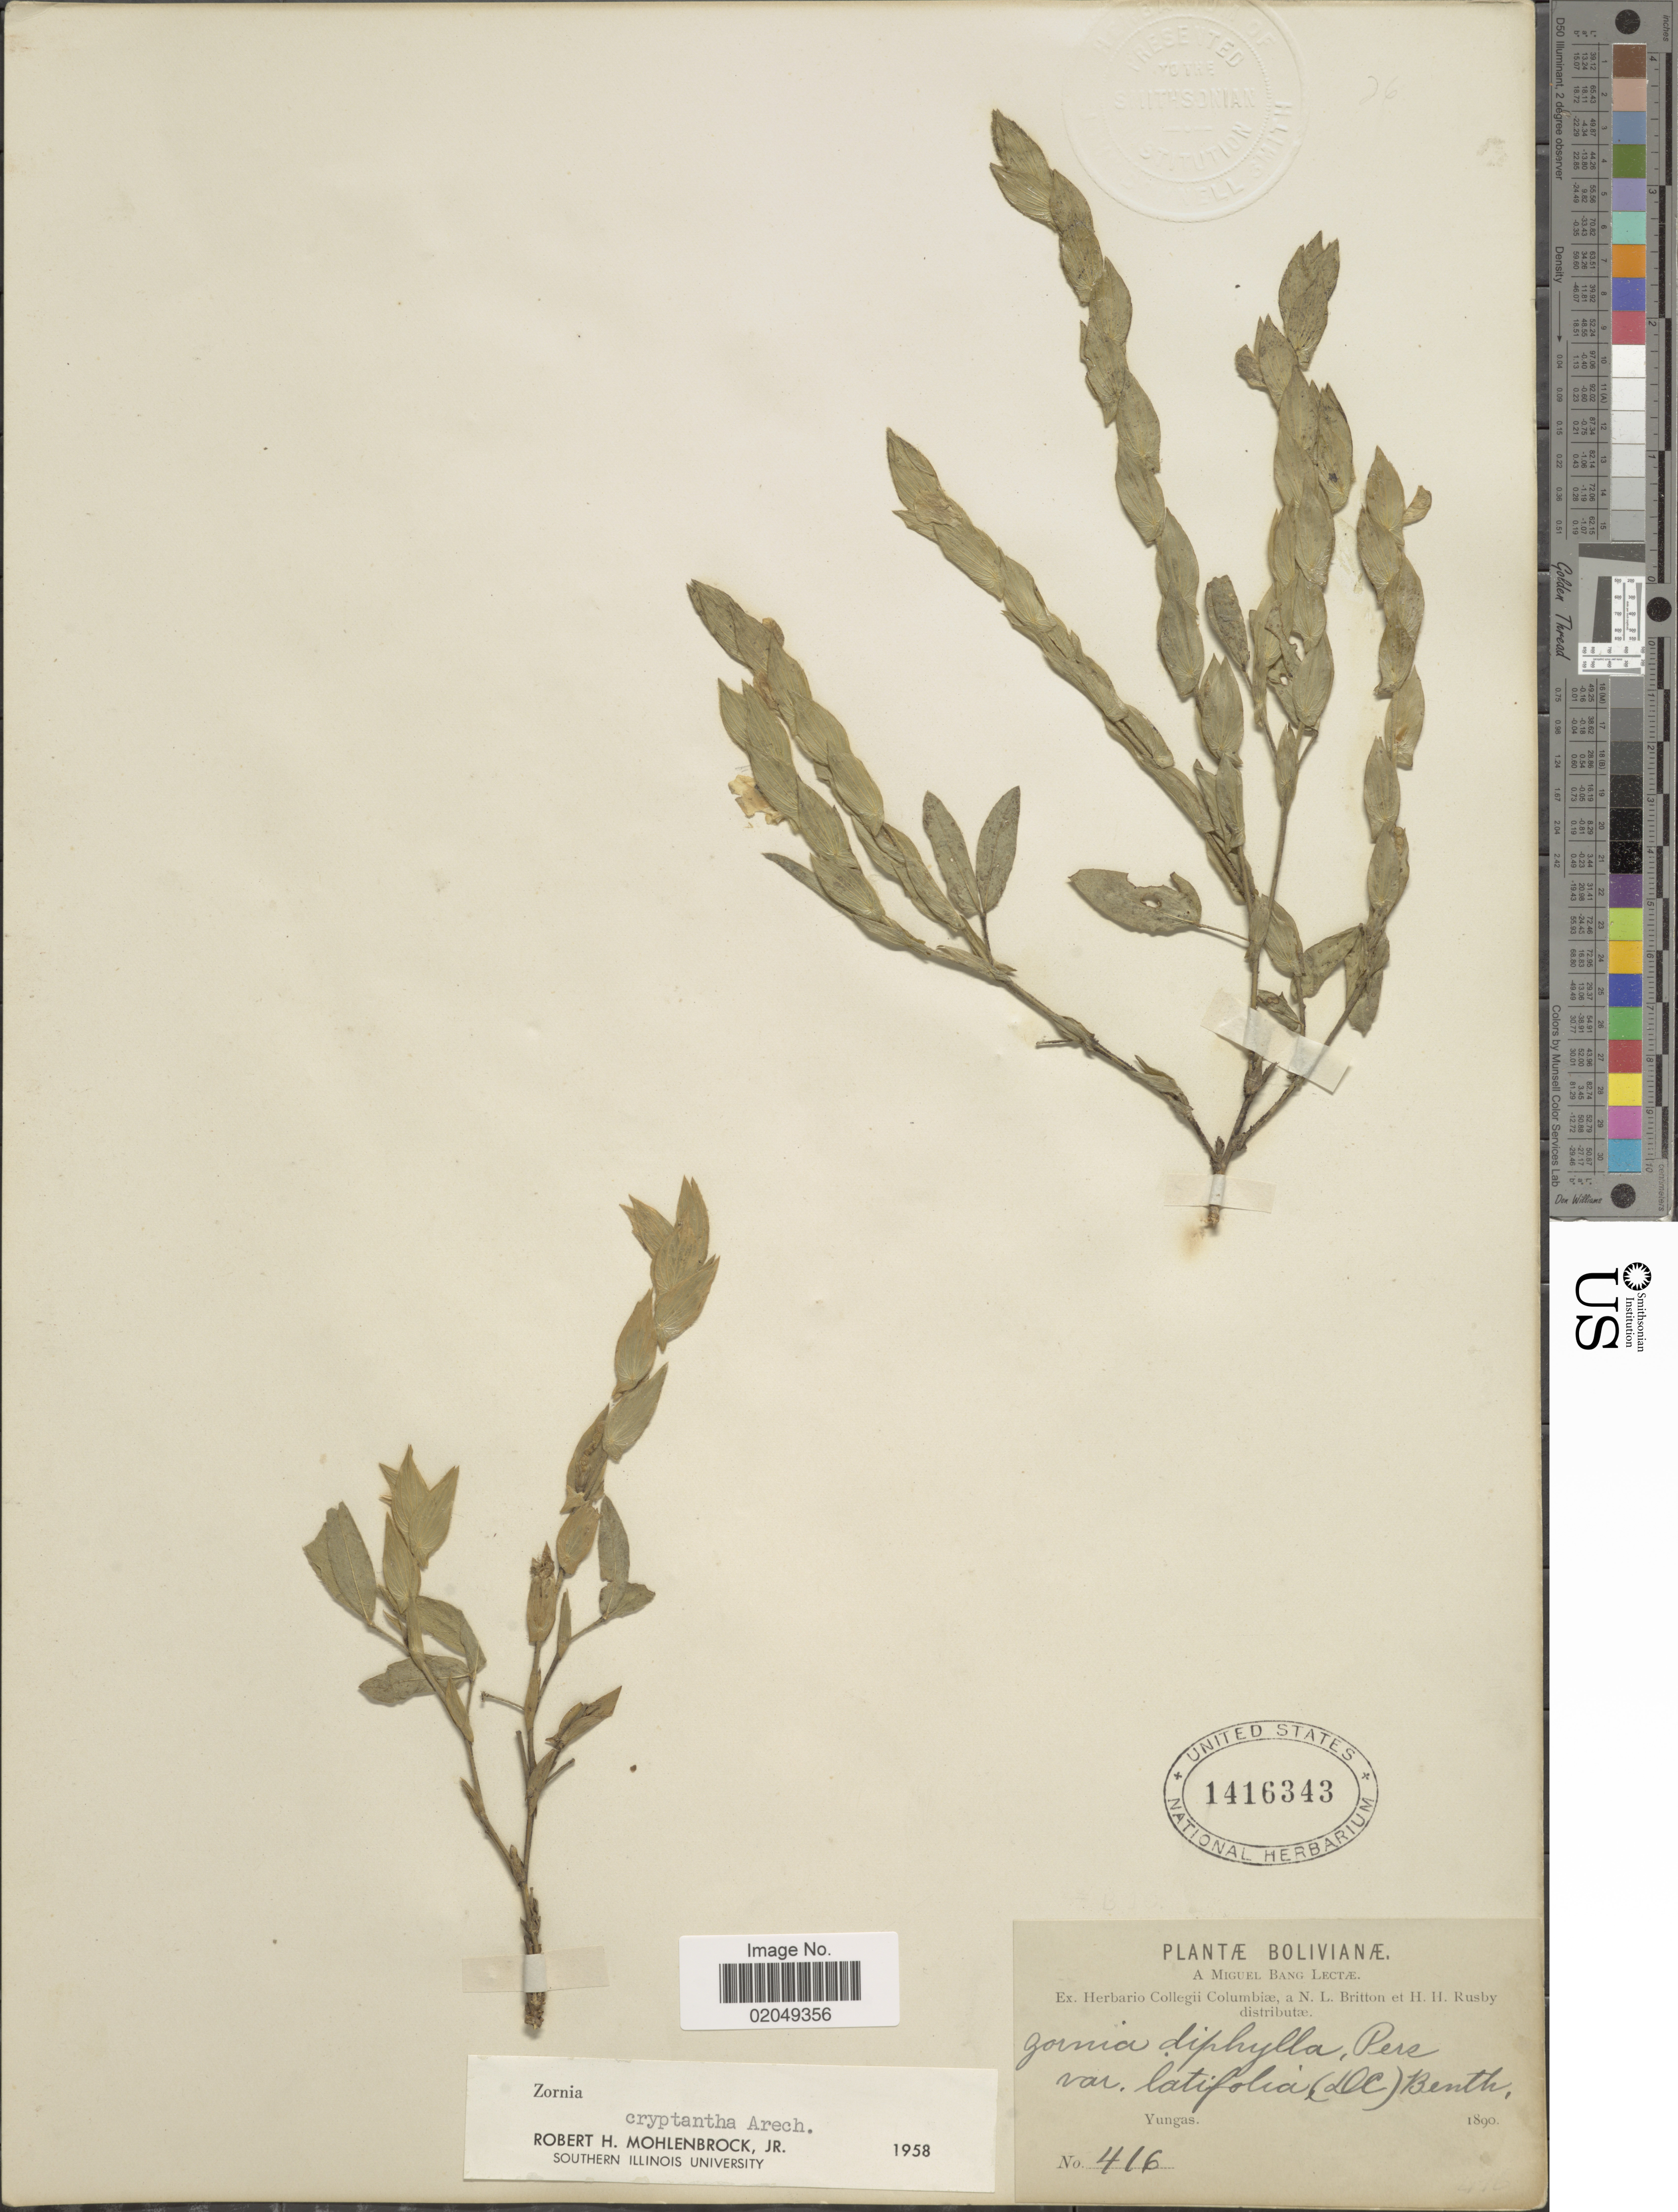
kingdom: Plantae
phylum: Tracheophyta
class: Magnoliopsida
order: Fabales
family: Fabaceae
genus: Zornia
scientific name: Zornia cryptantha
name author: Arechav.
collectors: M. Bang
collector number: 416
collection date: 1860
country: Bolivia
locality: Yungas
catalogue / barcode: US 1416343